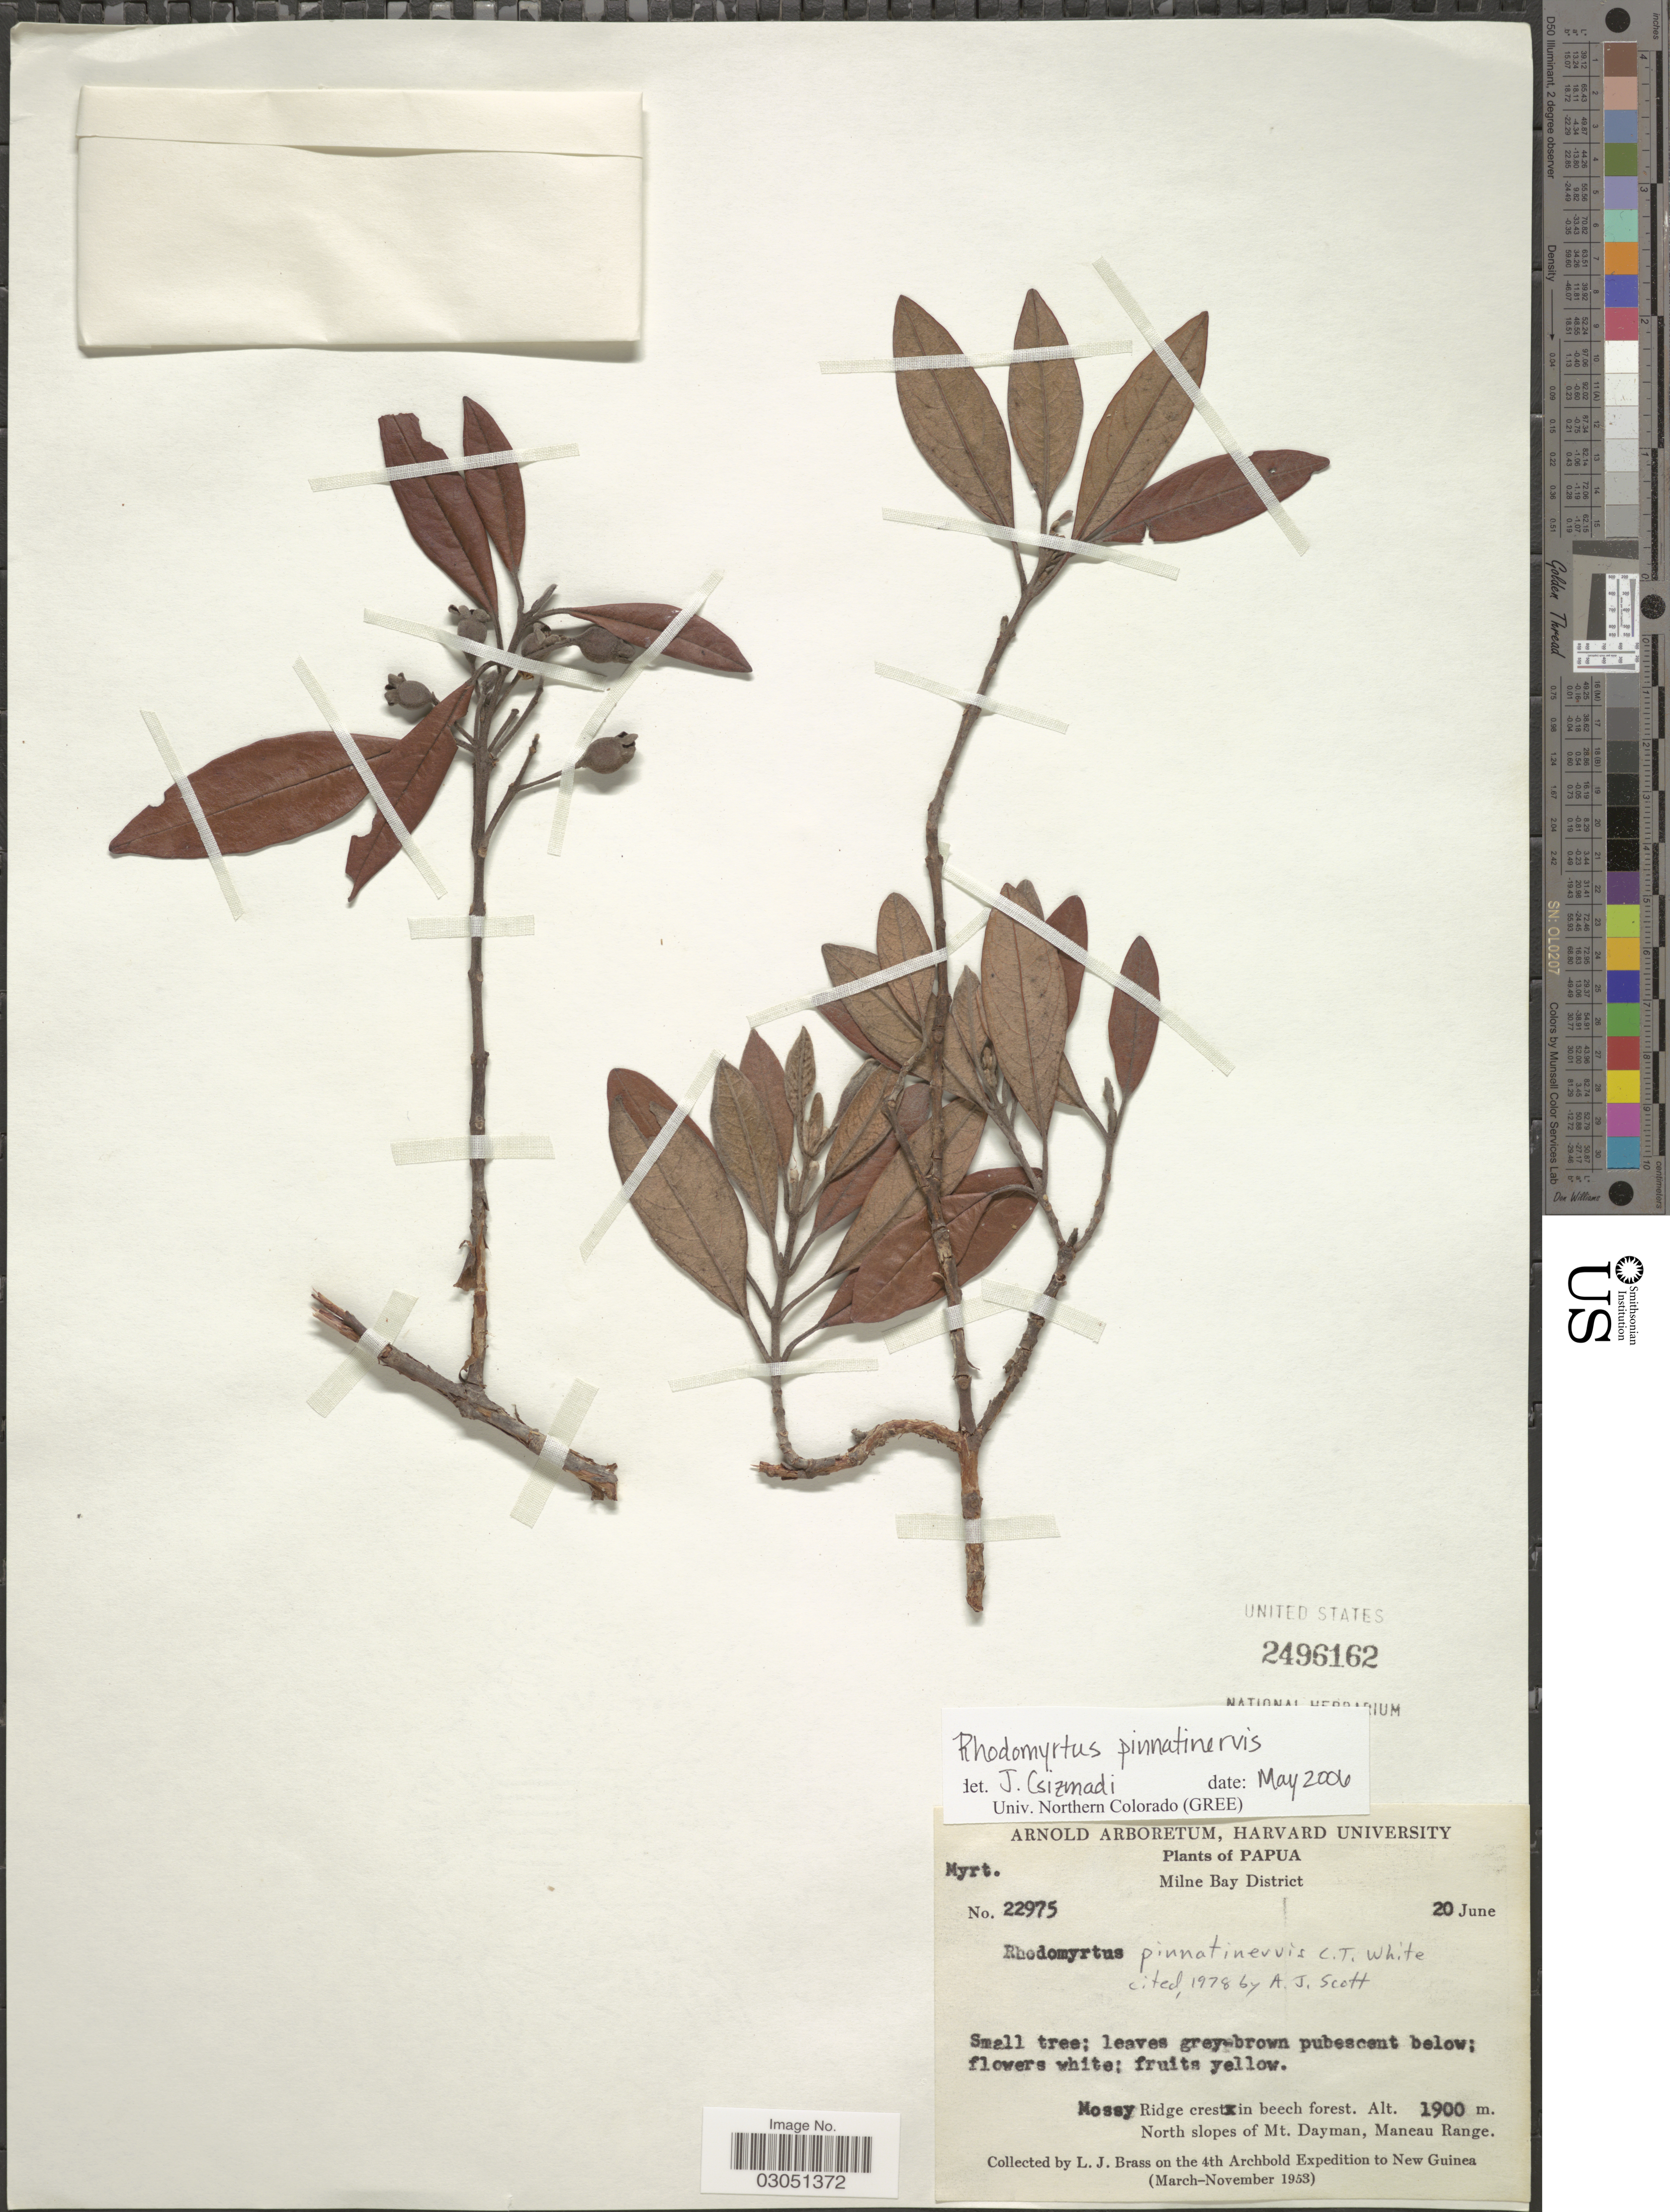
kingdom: Plantae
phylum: Tracheophyta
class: Magnoliopsida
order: Myrtales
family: Myrtaceae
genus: Rhodomyrtus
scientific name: Rhodomyrtus pinnatinervis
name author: C.T. White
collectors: L. J. Brass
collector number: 22975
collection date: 1953-06-20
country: Papua New Guinea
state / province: Milne Bay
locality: Papua, Milne Bay District, Mossy Ridge crest in beech forest. North slopes of Mt. Dayman, Maneau Range.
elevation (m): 1900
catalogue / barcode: US 2496162